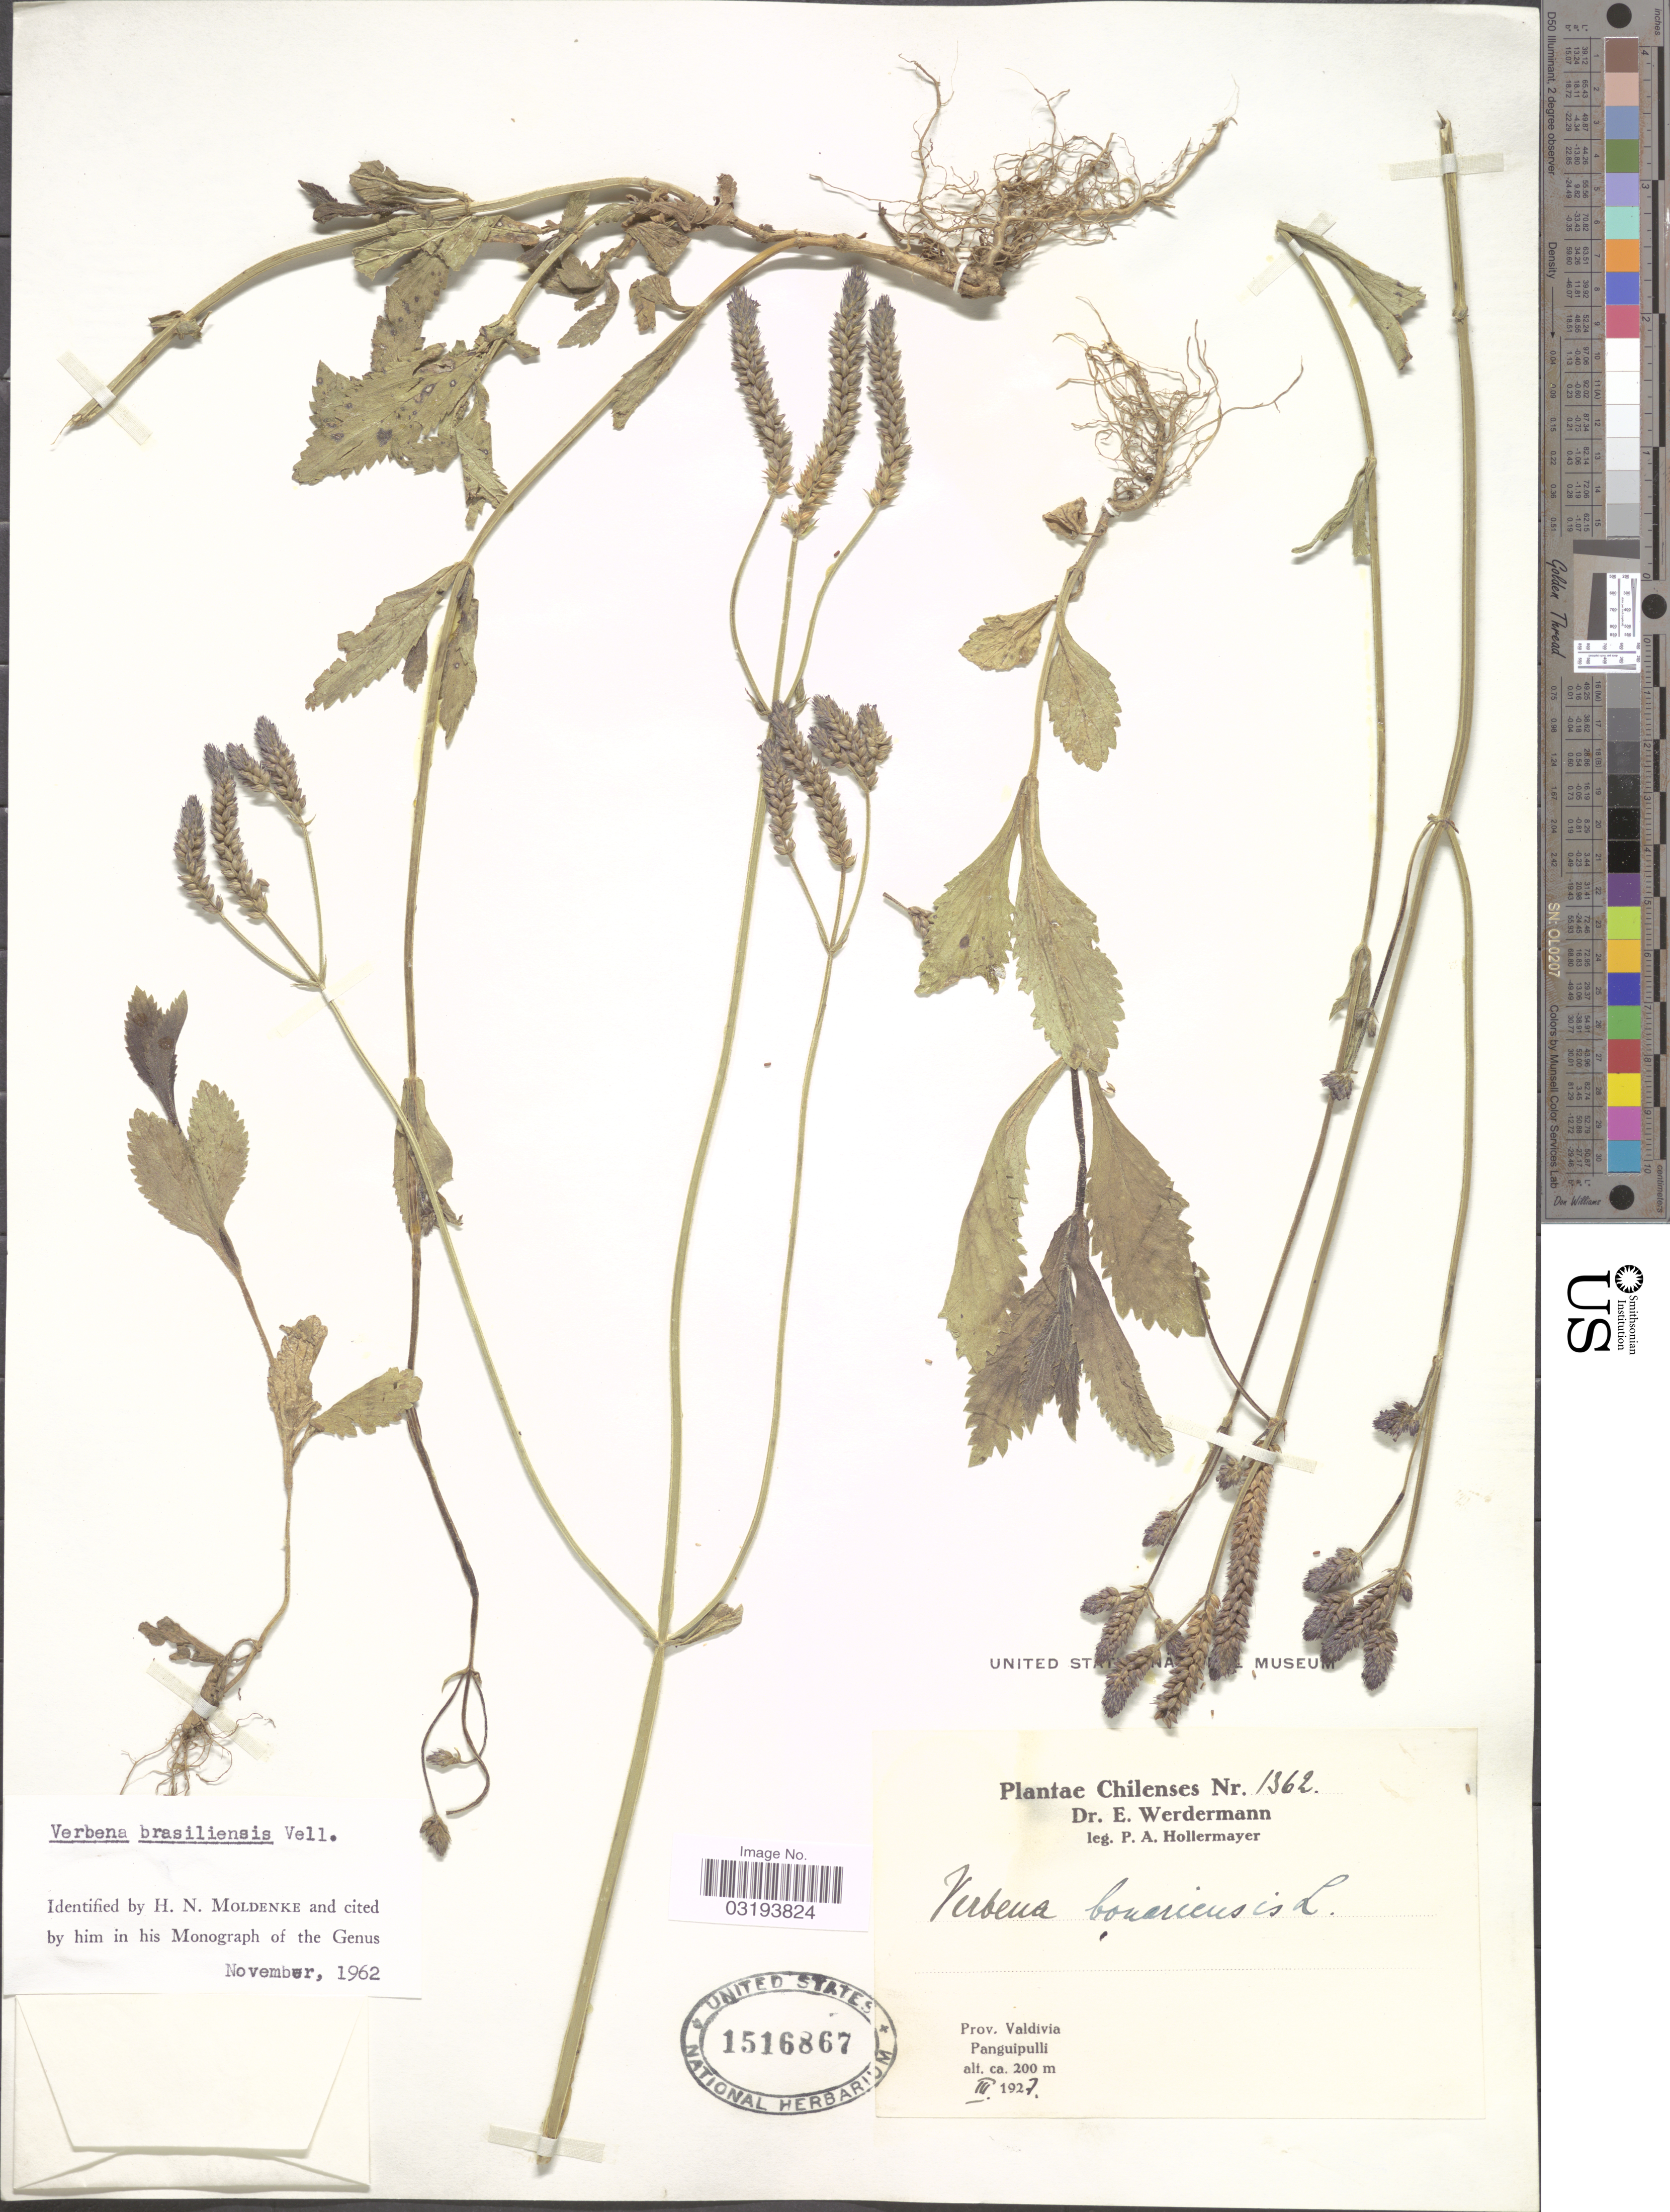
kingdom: Plantae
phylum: Tracheophyta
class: Magnoliopsida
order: Lamiales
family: Verbenaceae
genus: Verbena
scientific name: Verbena litoralis var. brevibracteata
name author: (Kuntze) N. O'Leary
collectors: P. Hollermayer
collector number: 1362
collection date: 1927-03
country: Chile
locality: Prov. Valdivia, Panguipulli.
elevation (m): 200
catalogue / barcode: US 1516867